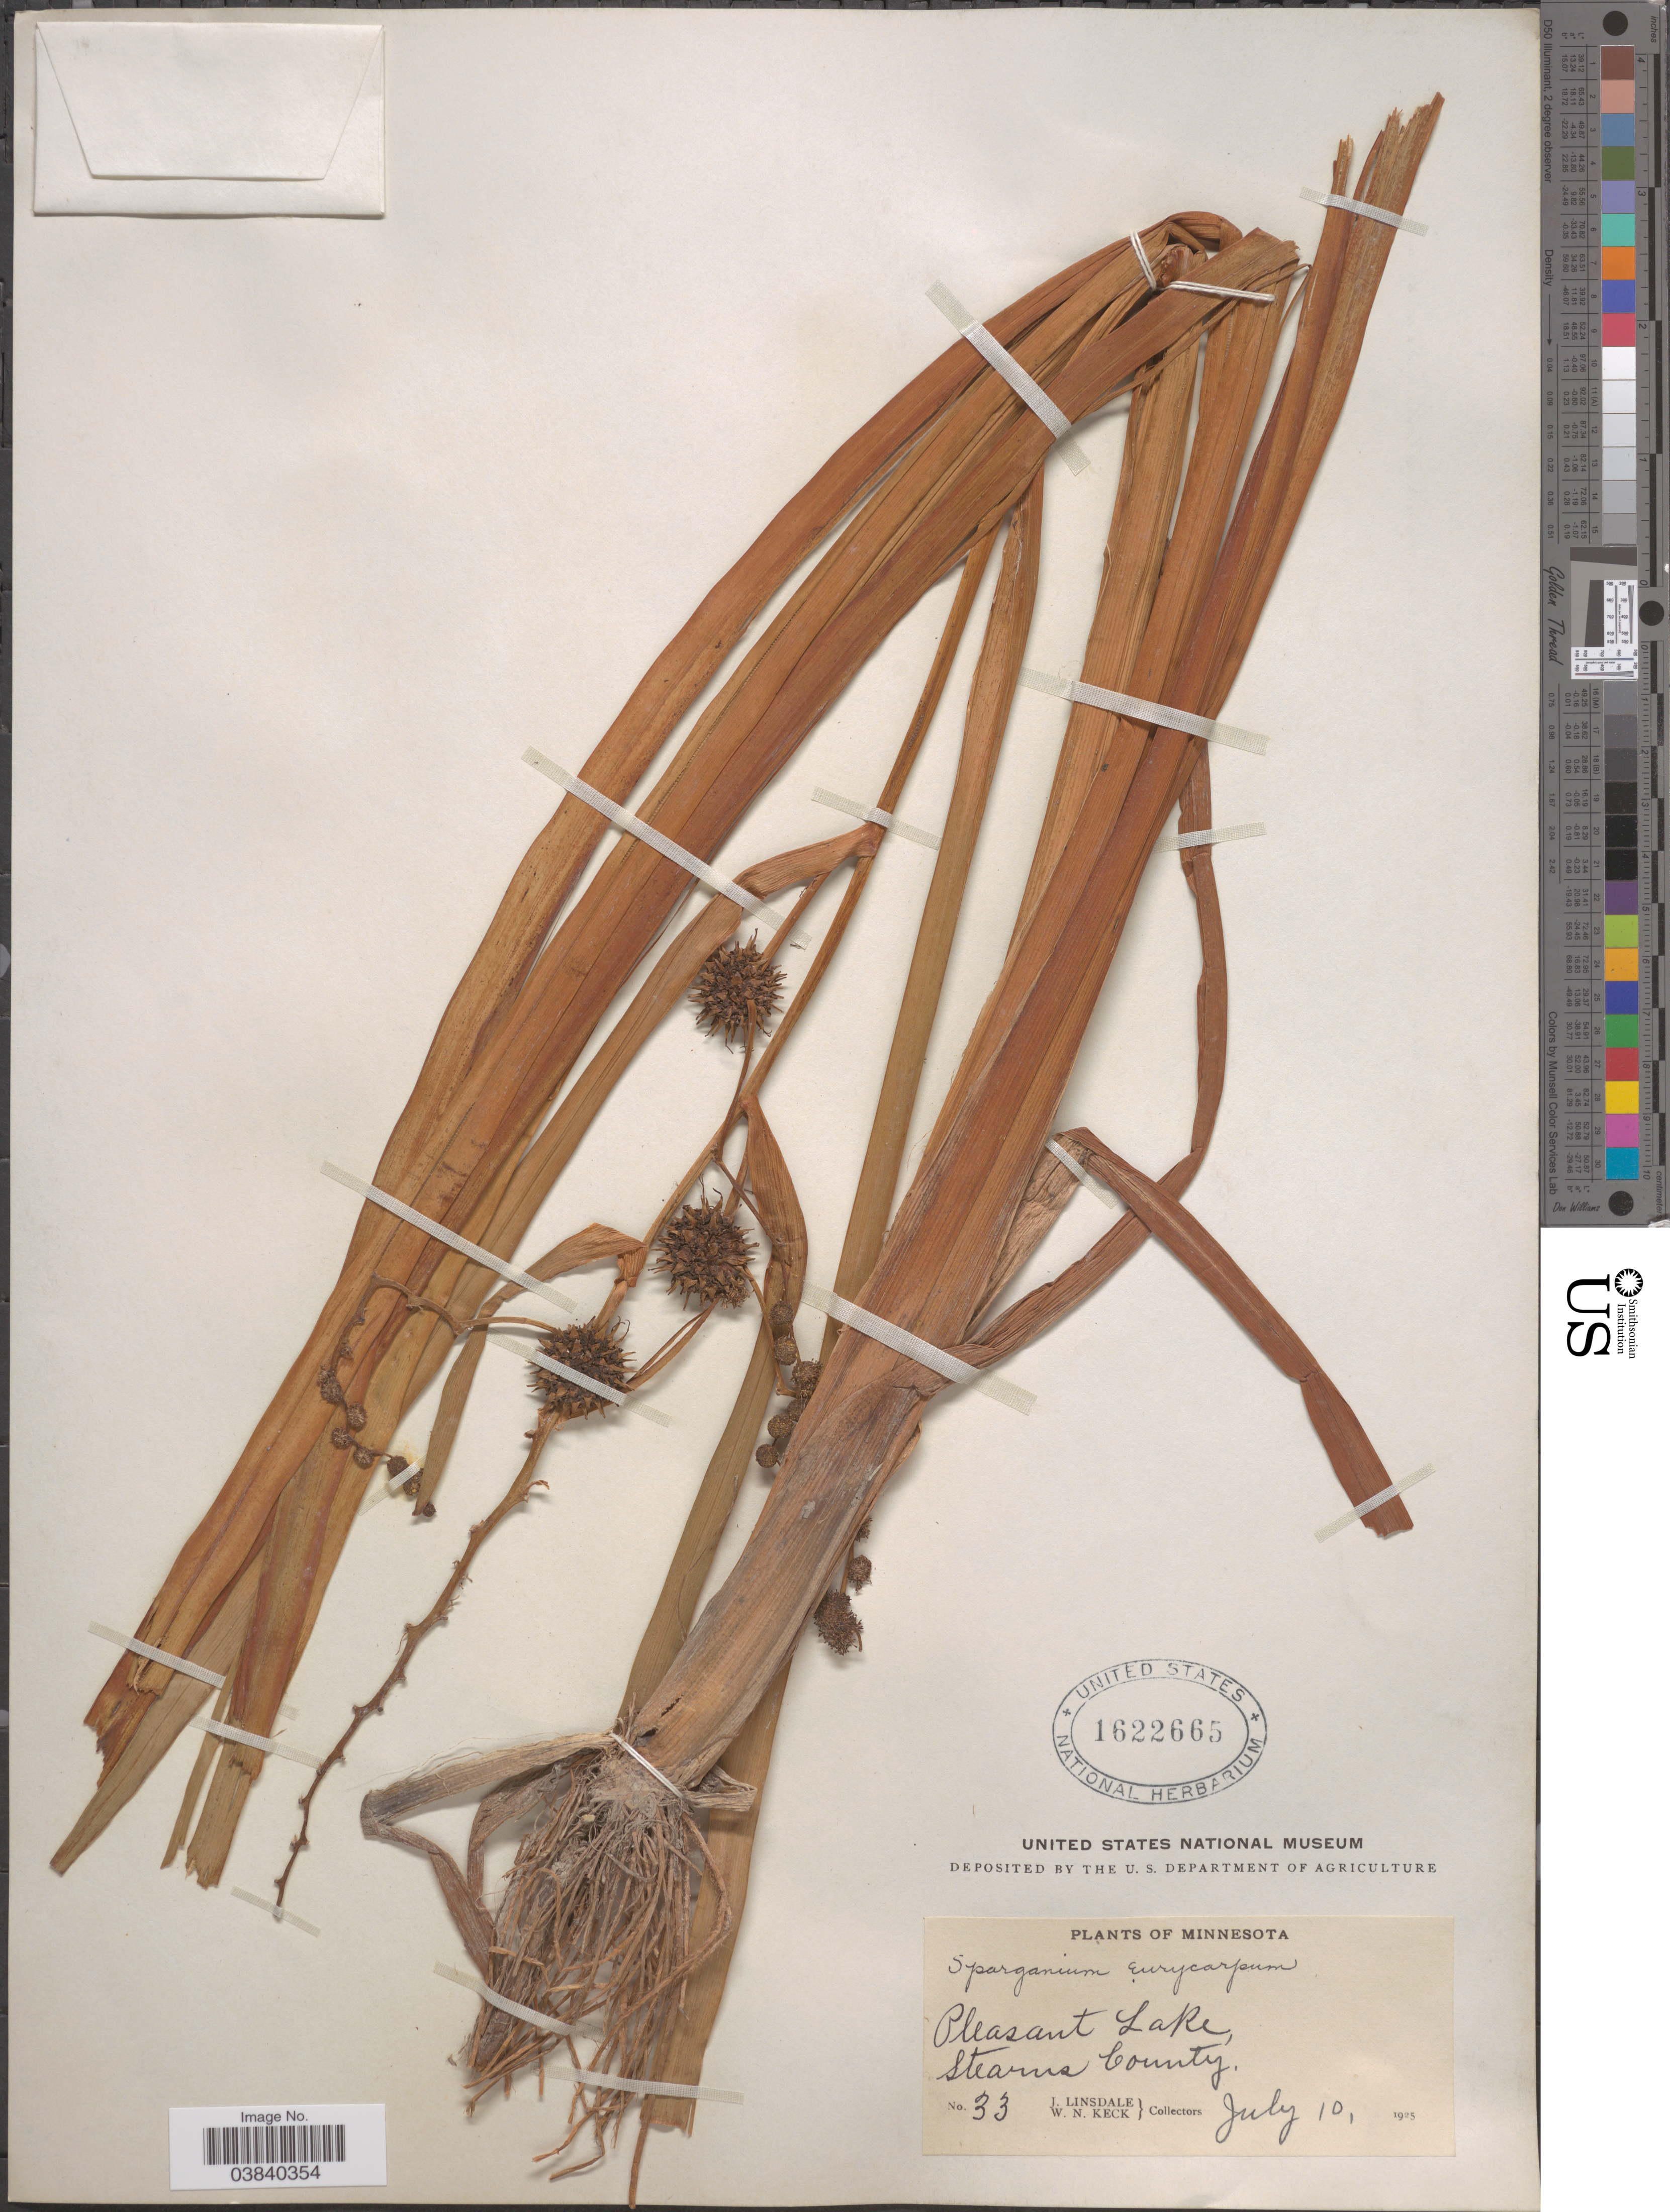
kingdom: Plantae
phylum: Tracheophyta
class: Liliopsida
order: Poales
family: Typhaceae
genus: Sparganium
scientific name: Sparganium eurycarpum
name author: Engelm.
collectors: J. Linsdale & W. Keck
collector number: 33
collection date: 1925-07-10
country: United States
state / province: Minnesota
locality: Pleasant Lake, Stearns County.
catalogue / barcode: US 1622665